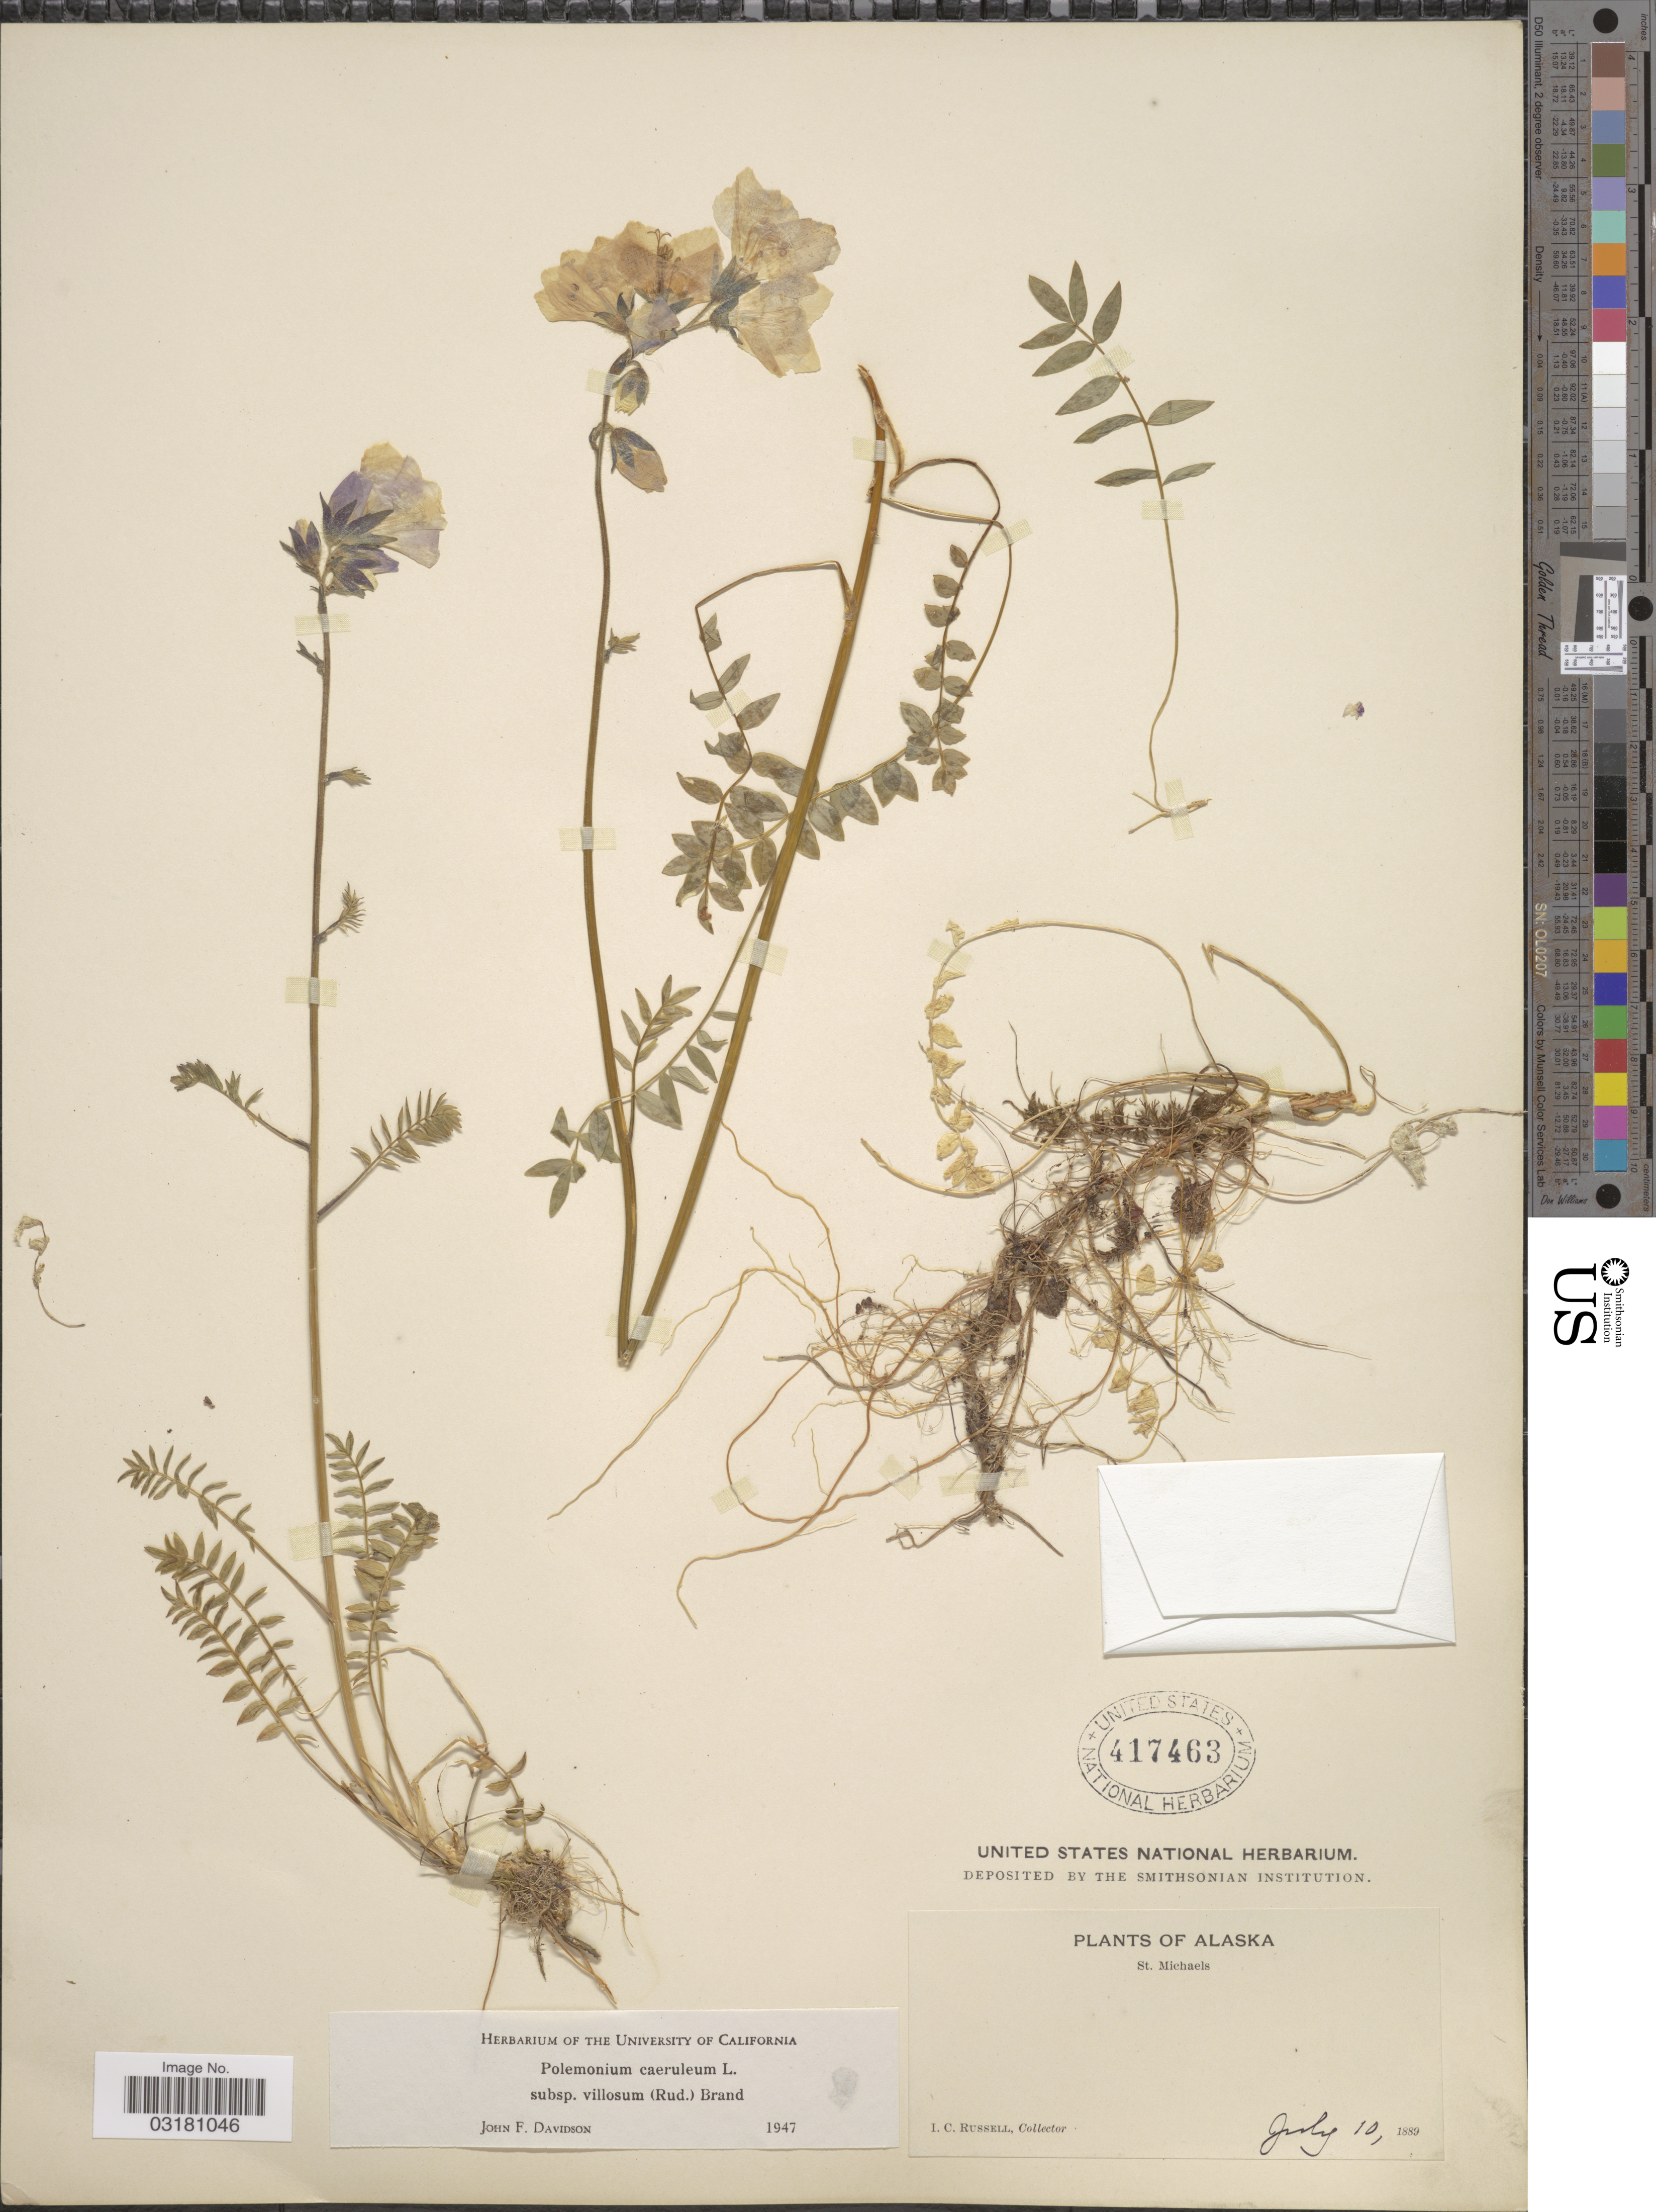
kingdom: Plantae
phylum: Tracheophyta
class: Magnoliopsida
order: Ericales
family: Polemoniaceae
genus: Polemonium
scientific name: Polemonium caeruleum var. villosum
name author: (Rudolph ex Georgi) Brand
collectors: I. C. Russell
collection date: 1889-07-10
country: United States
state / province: Alaska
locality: St. Michaels.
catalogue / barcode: US 417463